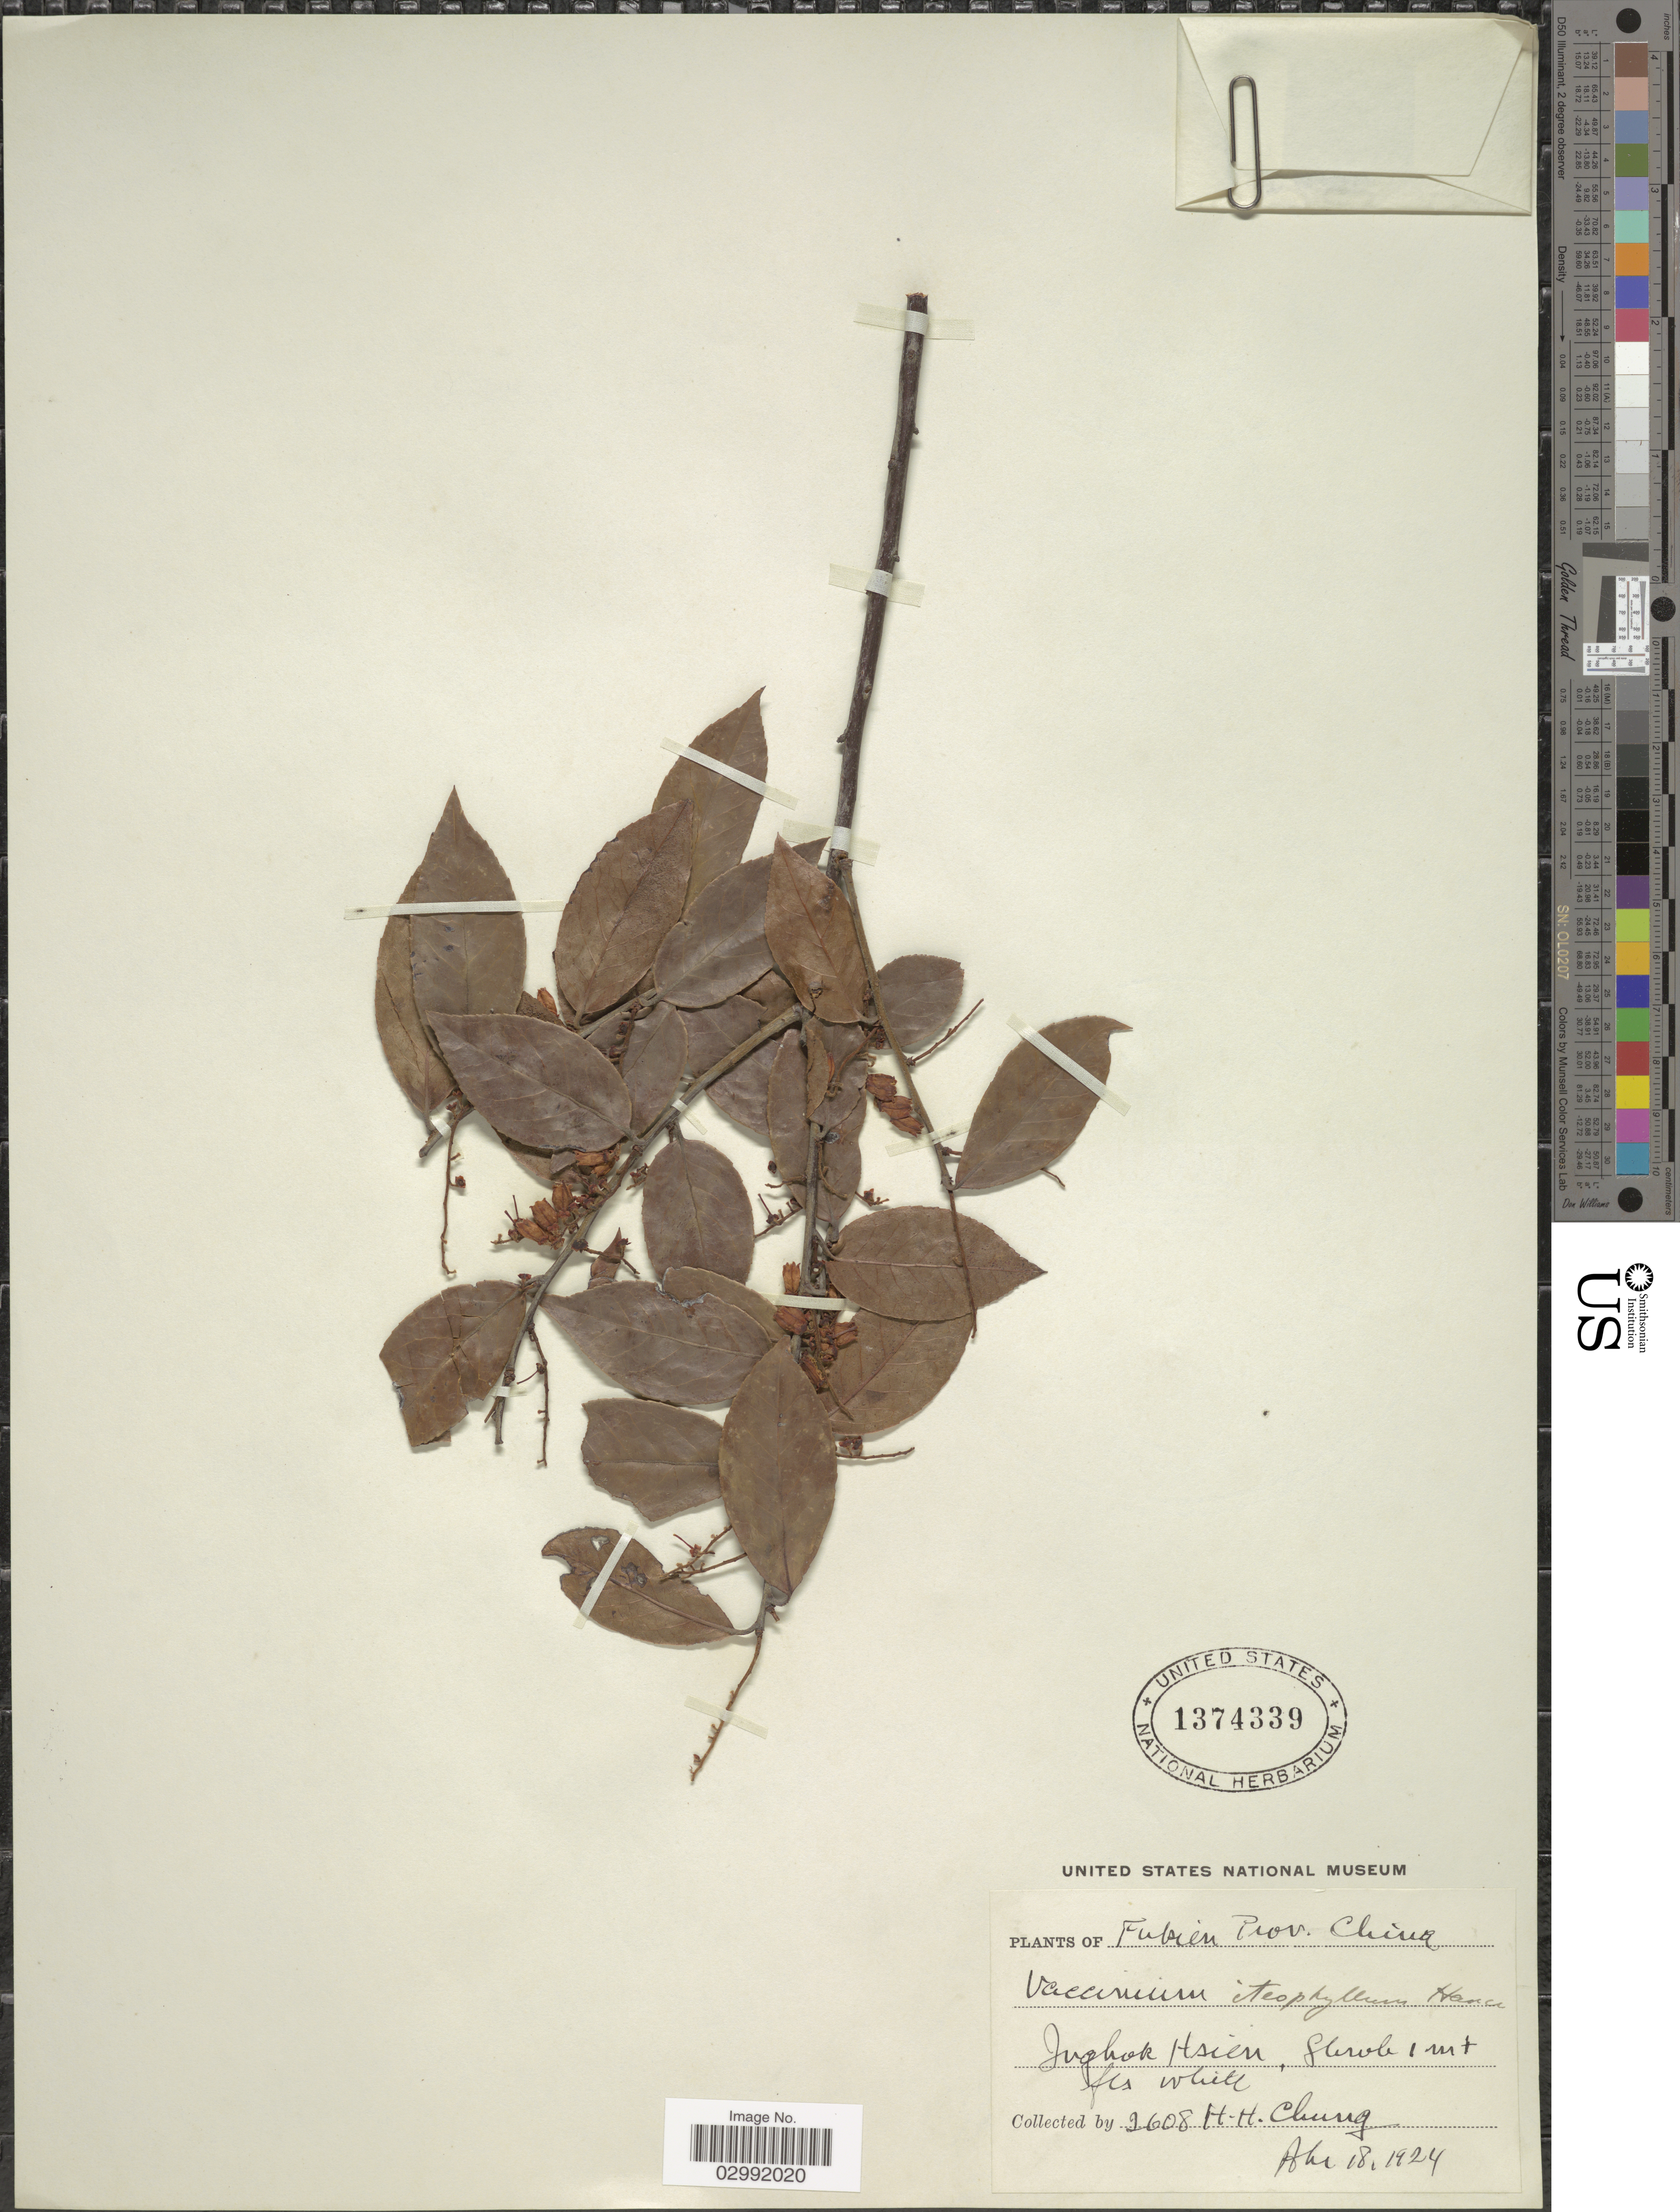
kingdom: Plantae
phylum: Tracheophyta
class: Magnoliopsida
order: Ericales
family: Ericaceae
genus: Vaccinium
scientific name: Vaccinium iteophyllum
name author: Hance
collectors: H. Chung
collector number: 2608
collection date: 1924-04-18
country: China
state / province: Fujian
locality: Fukien Prov. Inghok Hsien.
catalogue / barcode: US 1374339